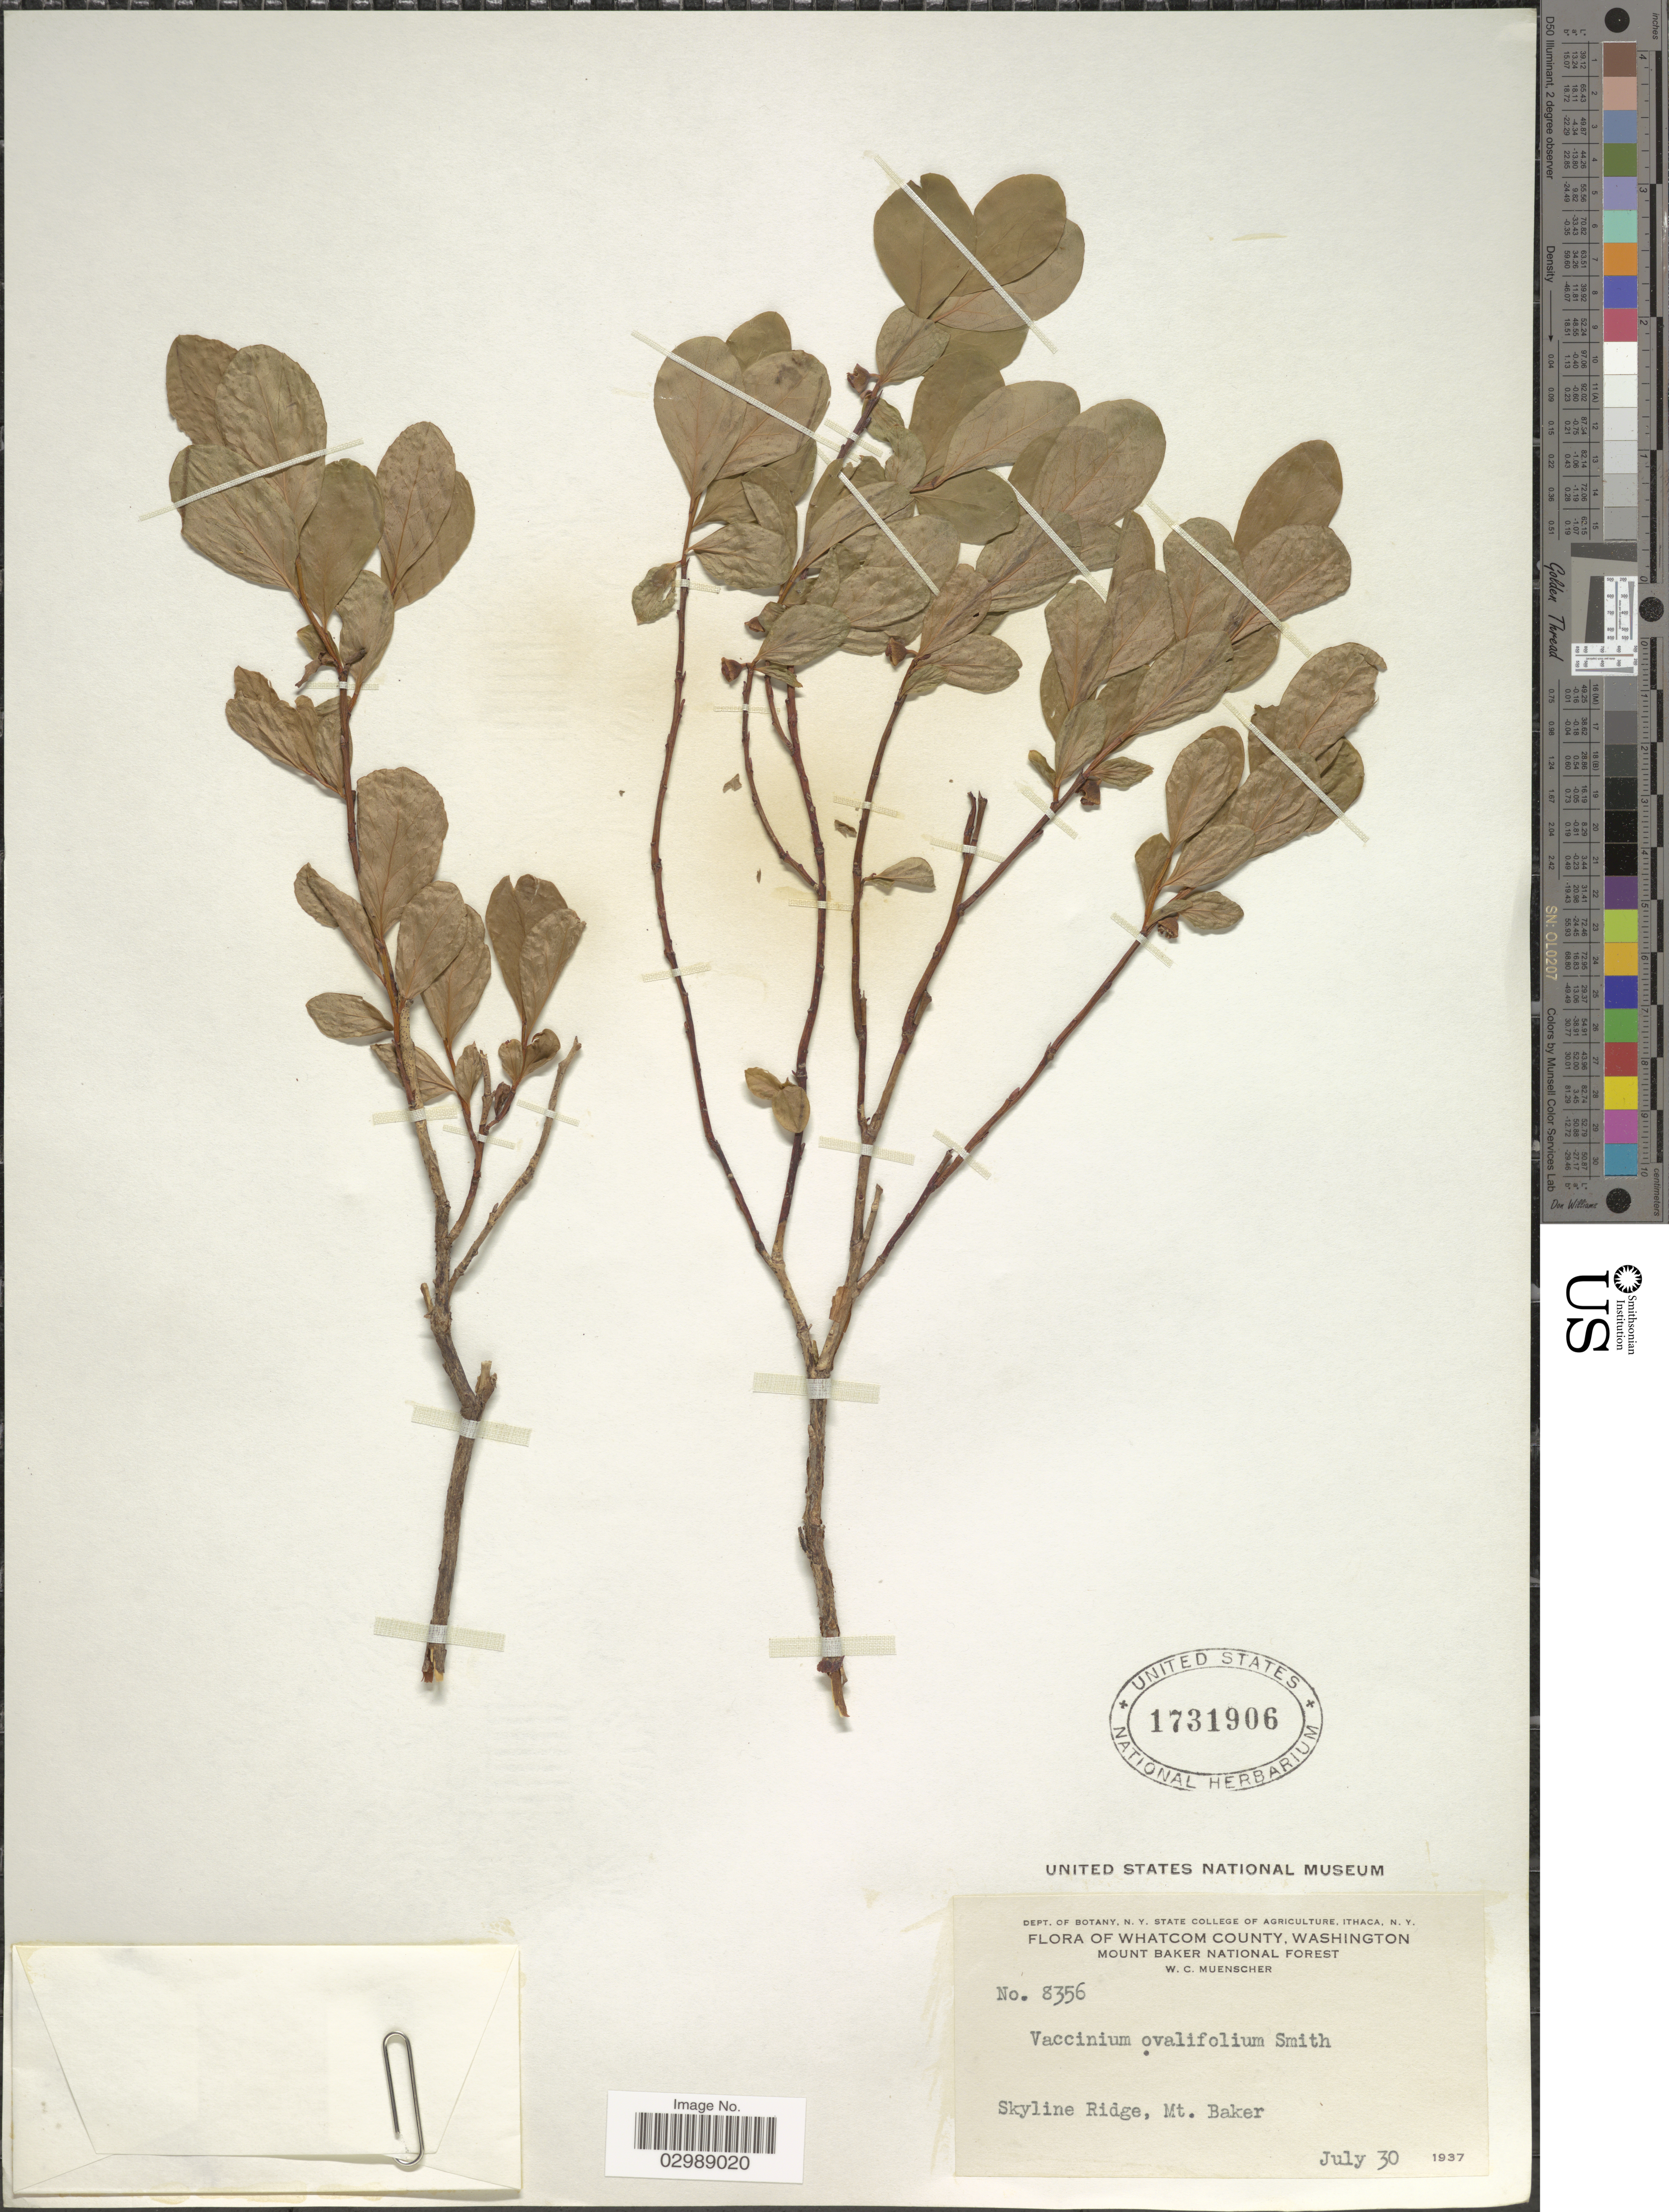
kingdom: Plantae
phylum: Tracheophyta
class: Magnoliopsida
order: Ericales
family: Ericaceae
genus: Vaccinium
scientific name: Vaccinium ovalifolium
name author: Sm.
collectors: W. Muenscher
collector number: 8356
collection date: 1937-07-30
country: United States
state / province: Washington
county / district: Whatcom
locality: Whatcom County. Mount Baker National Forest. Skyline Ridge, Mt. Baker.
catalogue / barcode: US 1731906